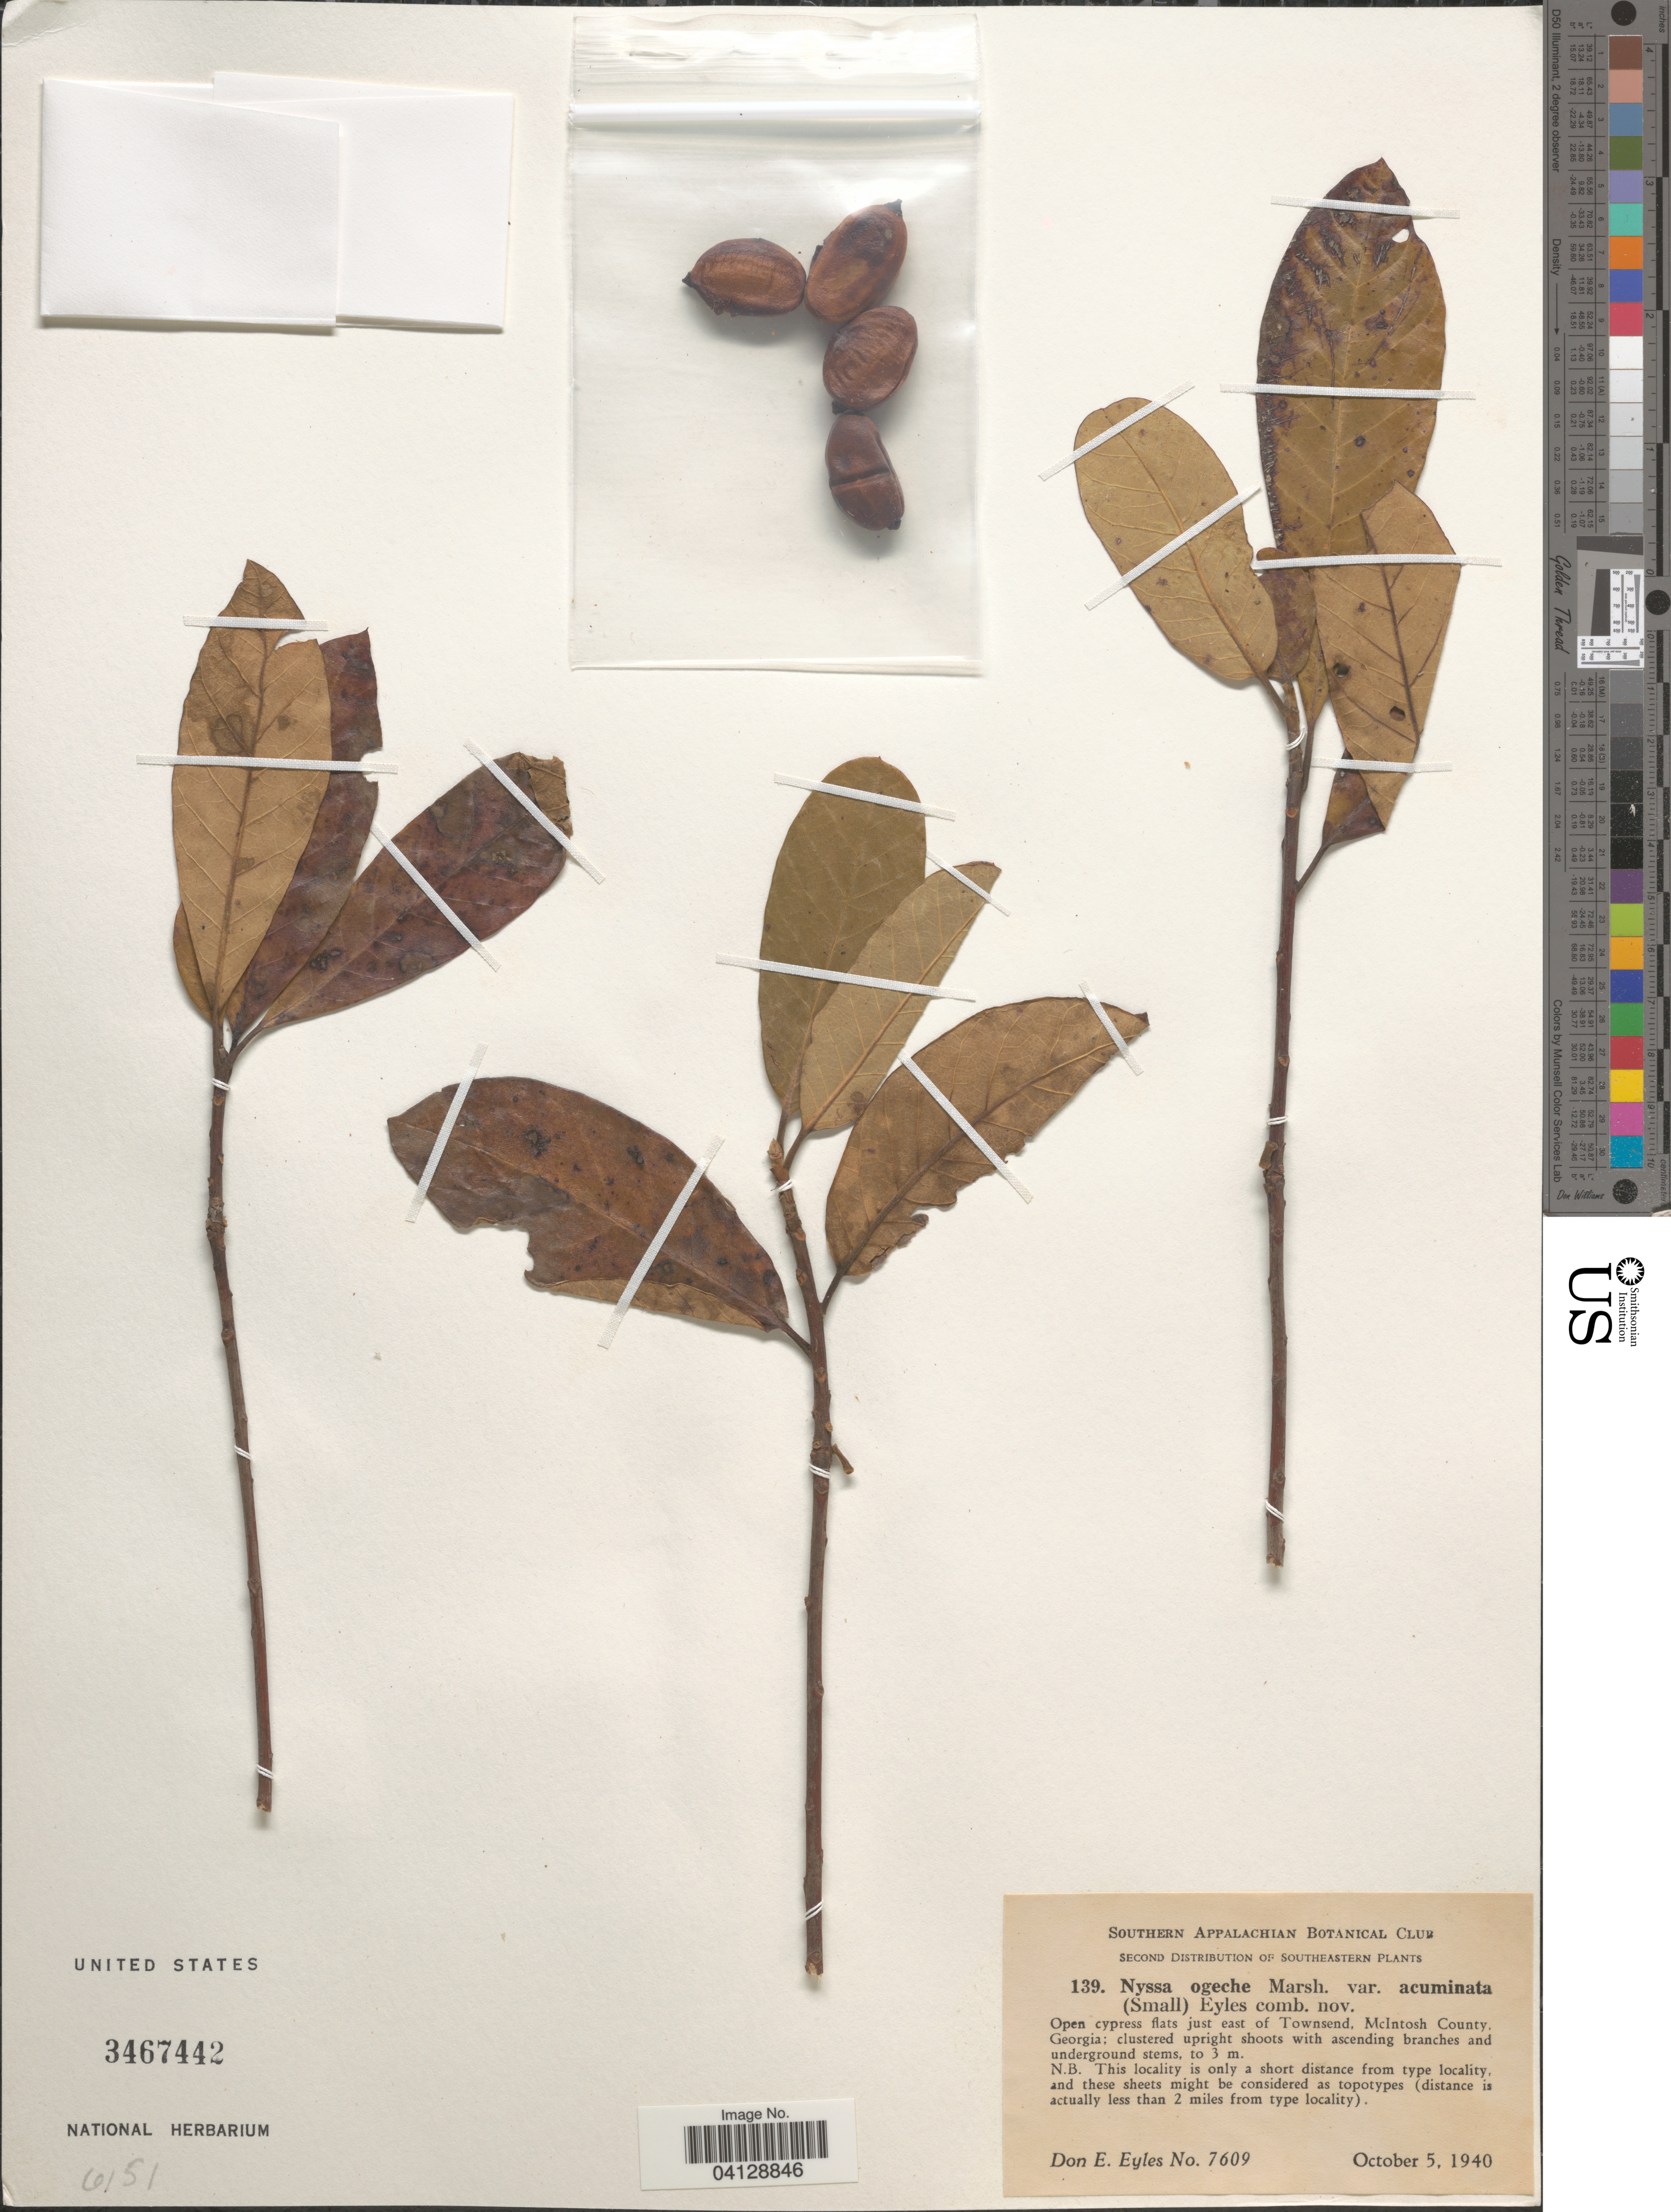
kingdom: Plantae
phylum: Tracheophyta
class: Magnoliopsida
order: Cornales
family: Nyssaceae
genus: Nyssa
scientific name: Nyssa ogeche var. acuminata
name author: W. Bartram ex Marshall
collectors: D. Eyles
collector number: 7609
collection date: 1940-10-05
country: United States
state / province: Georgia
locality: Southeastern. Open cypress flats just east of Townsend, McIntosh County.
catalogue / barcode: US 3467442